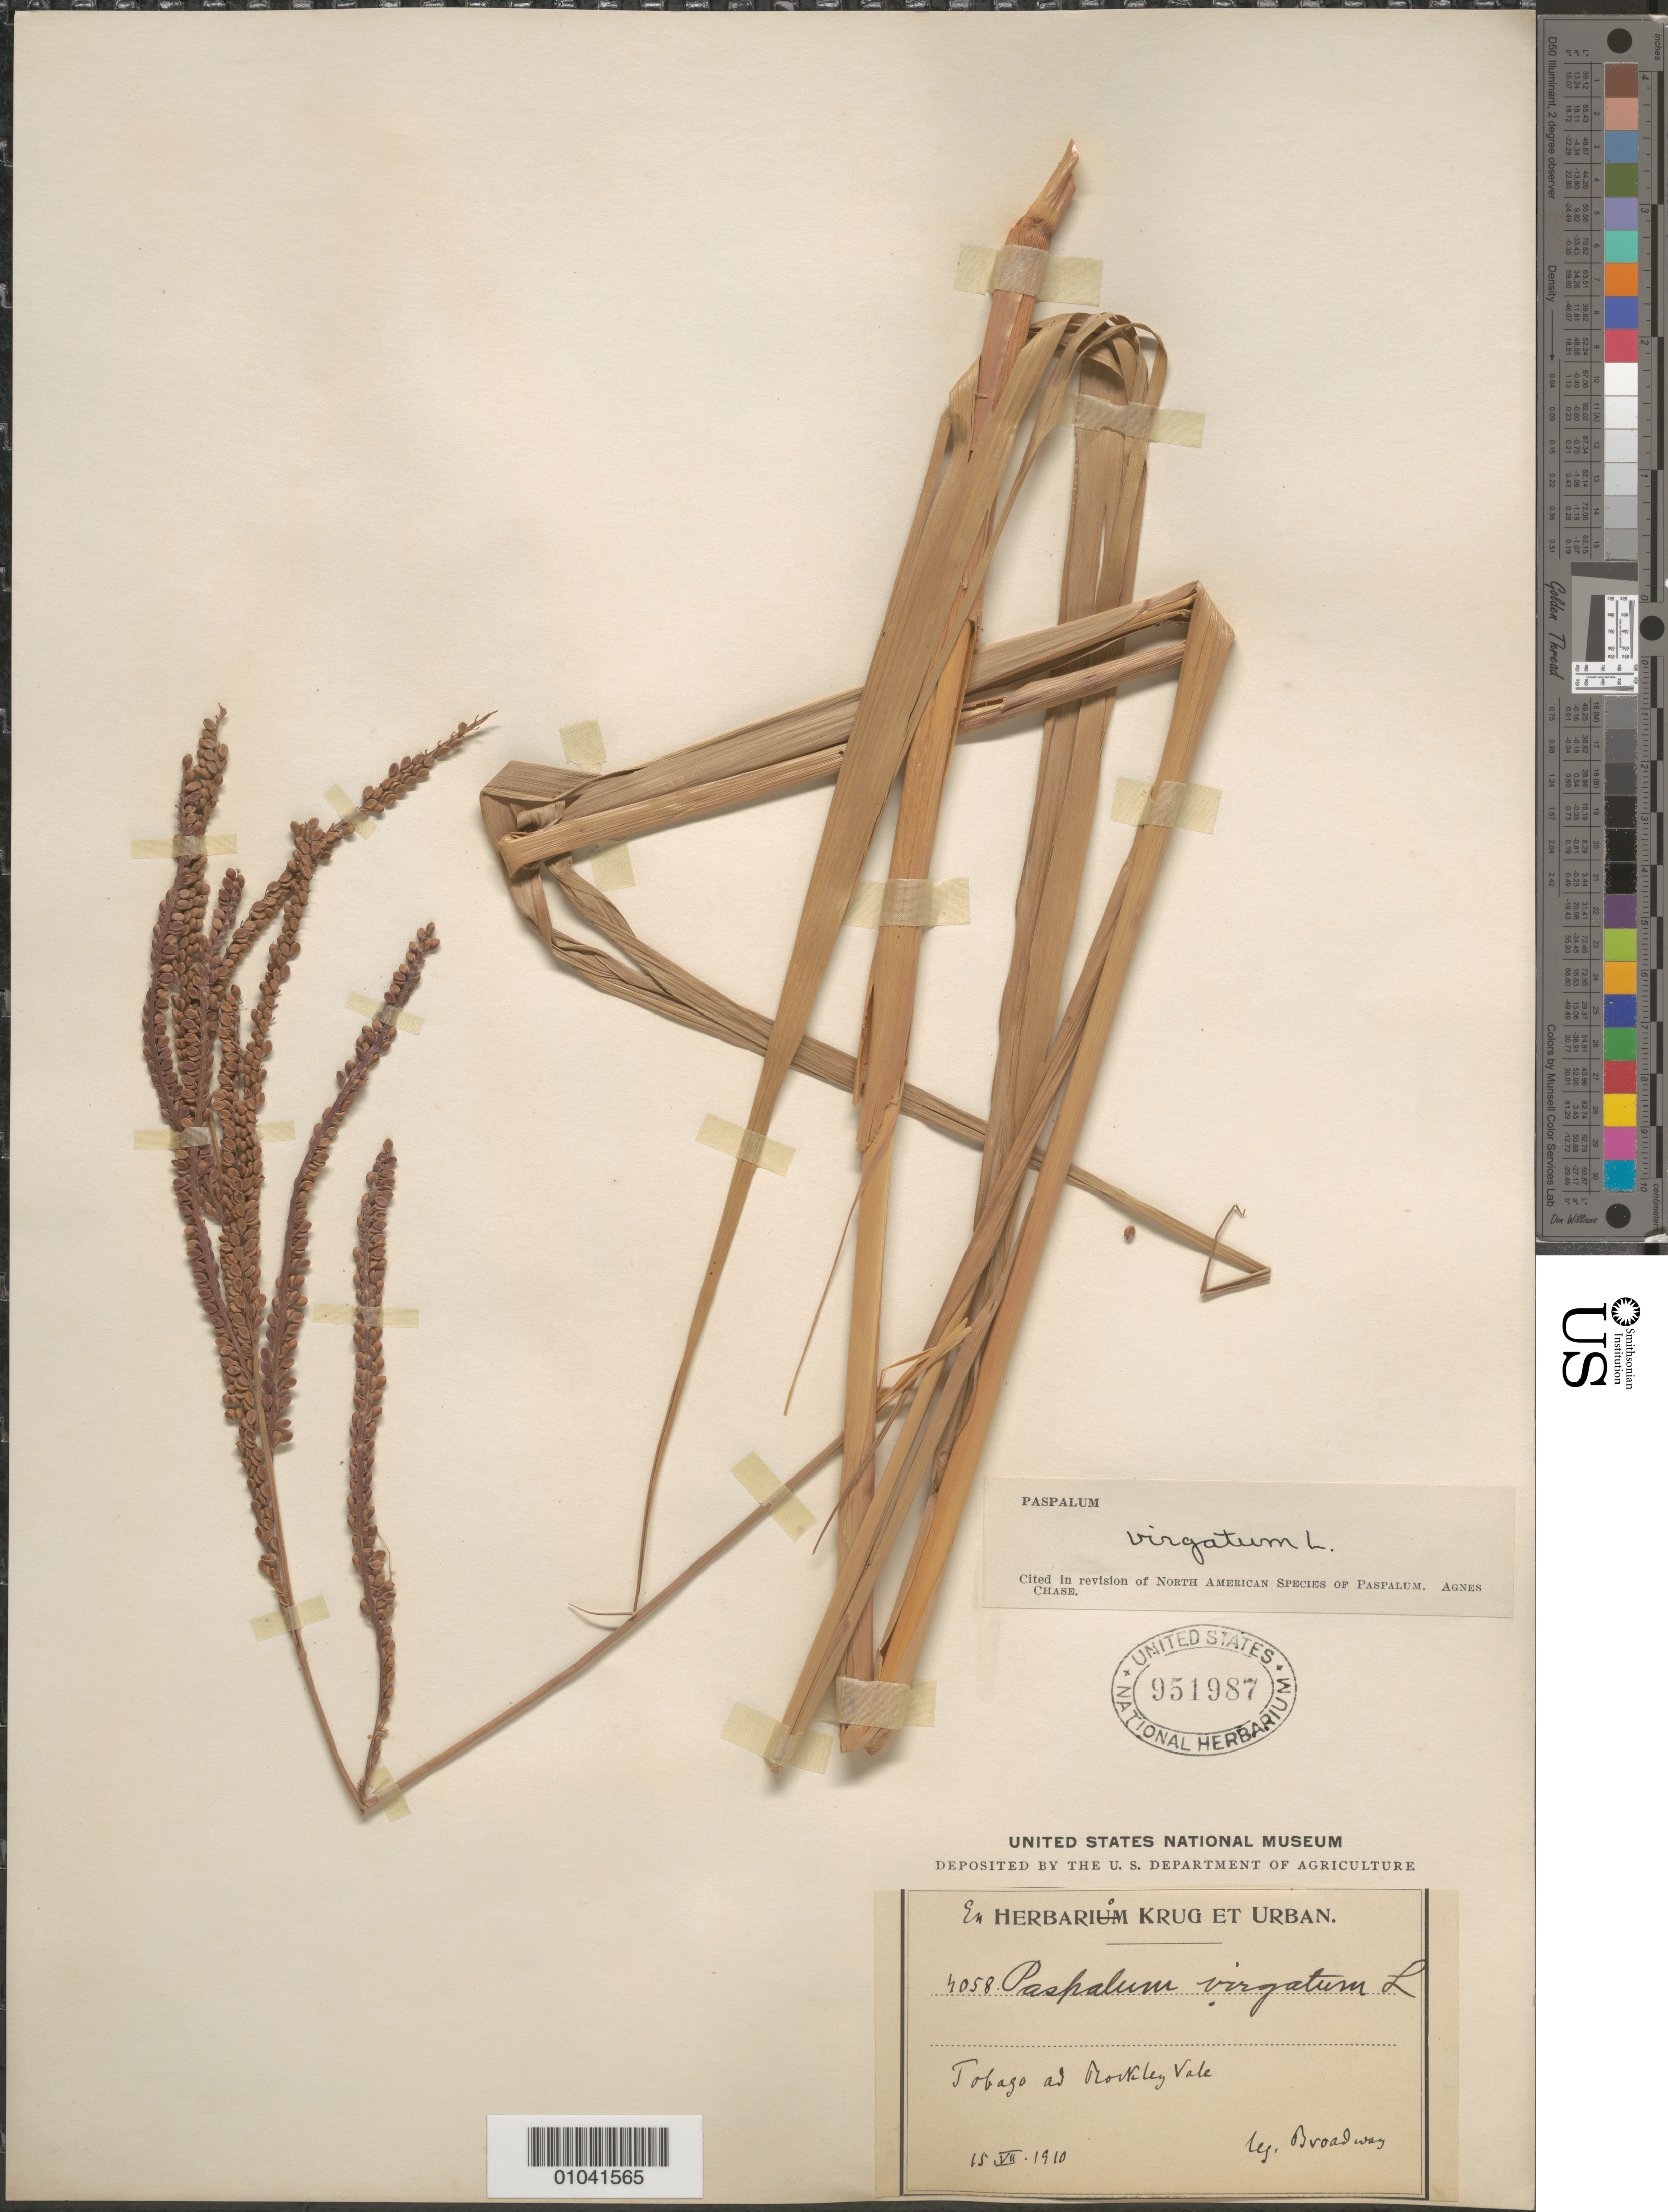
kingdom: Plantae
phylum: Tracheophyta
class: Liliopsida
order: Poales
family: Poaceae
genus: Paspalum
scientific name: Paspalum virgatum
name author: L.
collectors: W. E. Broadway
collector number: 4058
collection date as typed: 15 Jul 1910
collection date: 1910-07-15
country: Trinidad and Tobago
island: Tobago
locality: Rockley Vale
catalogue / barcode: US 951987